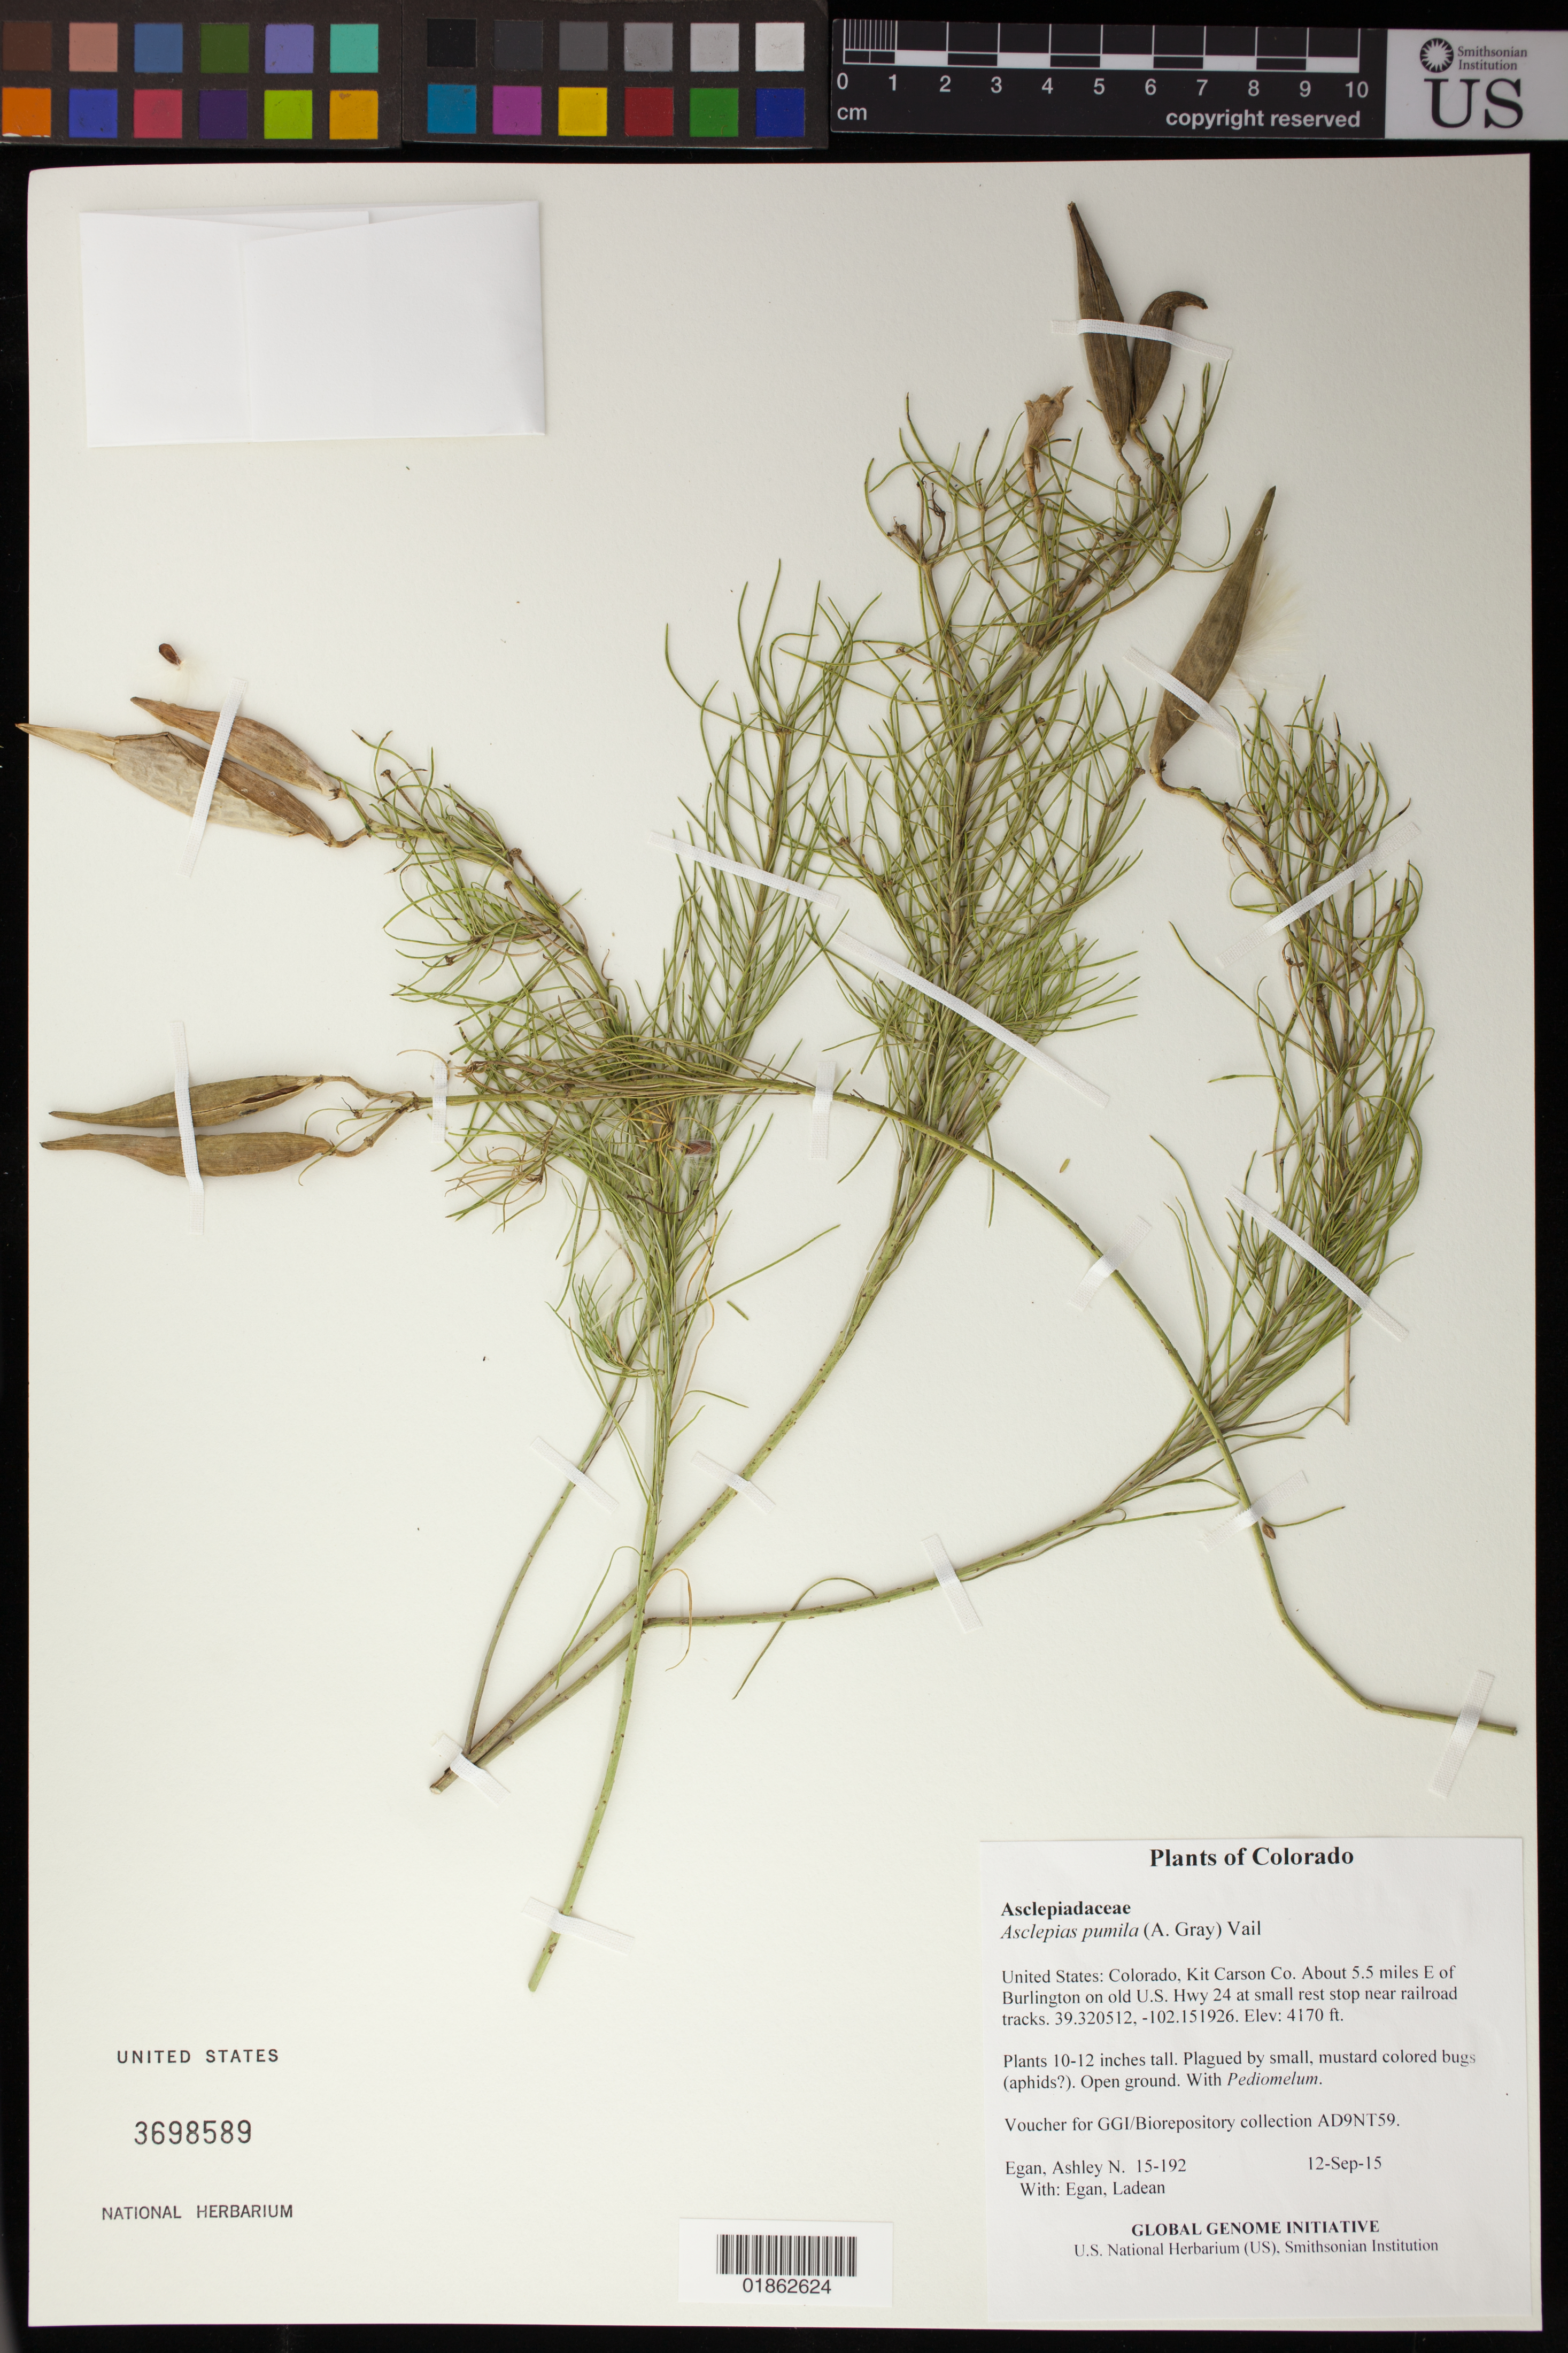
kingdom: Plantae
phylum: Tracheophyta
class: Magnoliopsida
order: Gentianales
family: Apocynaceae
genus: Asclepias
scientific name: Asclepias pumila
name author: (A. Gray) Vail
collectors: A. N. Egan & L. Egan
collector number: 15-192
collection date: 2015-09-12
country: United States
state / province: Colorado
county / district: Kit Carson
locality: About 5.5 miles E of Burlington on old U.S. Hwy 24 at small rest stop near railroad tracks.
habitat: Open ground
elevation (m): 1271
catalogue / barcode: US 3698589